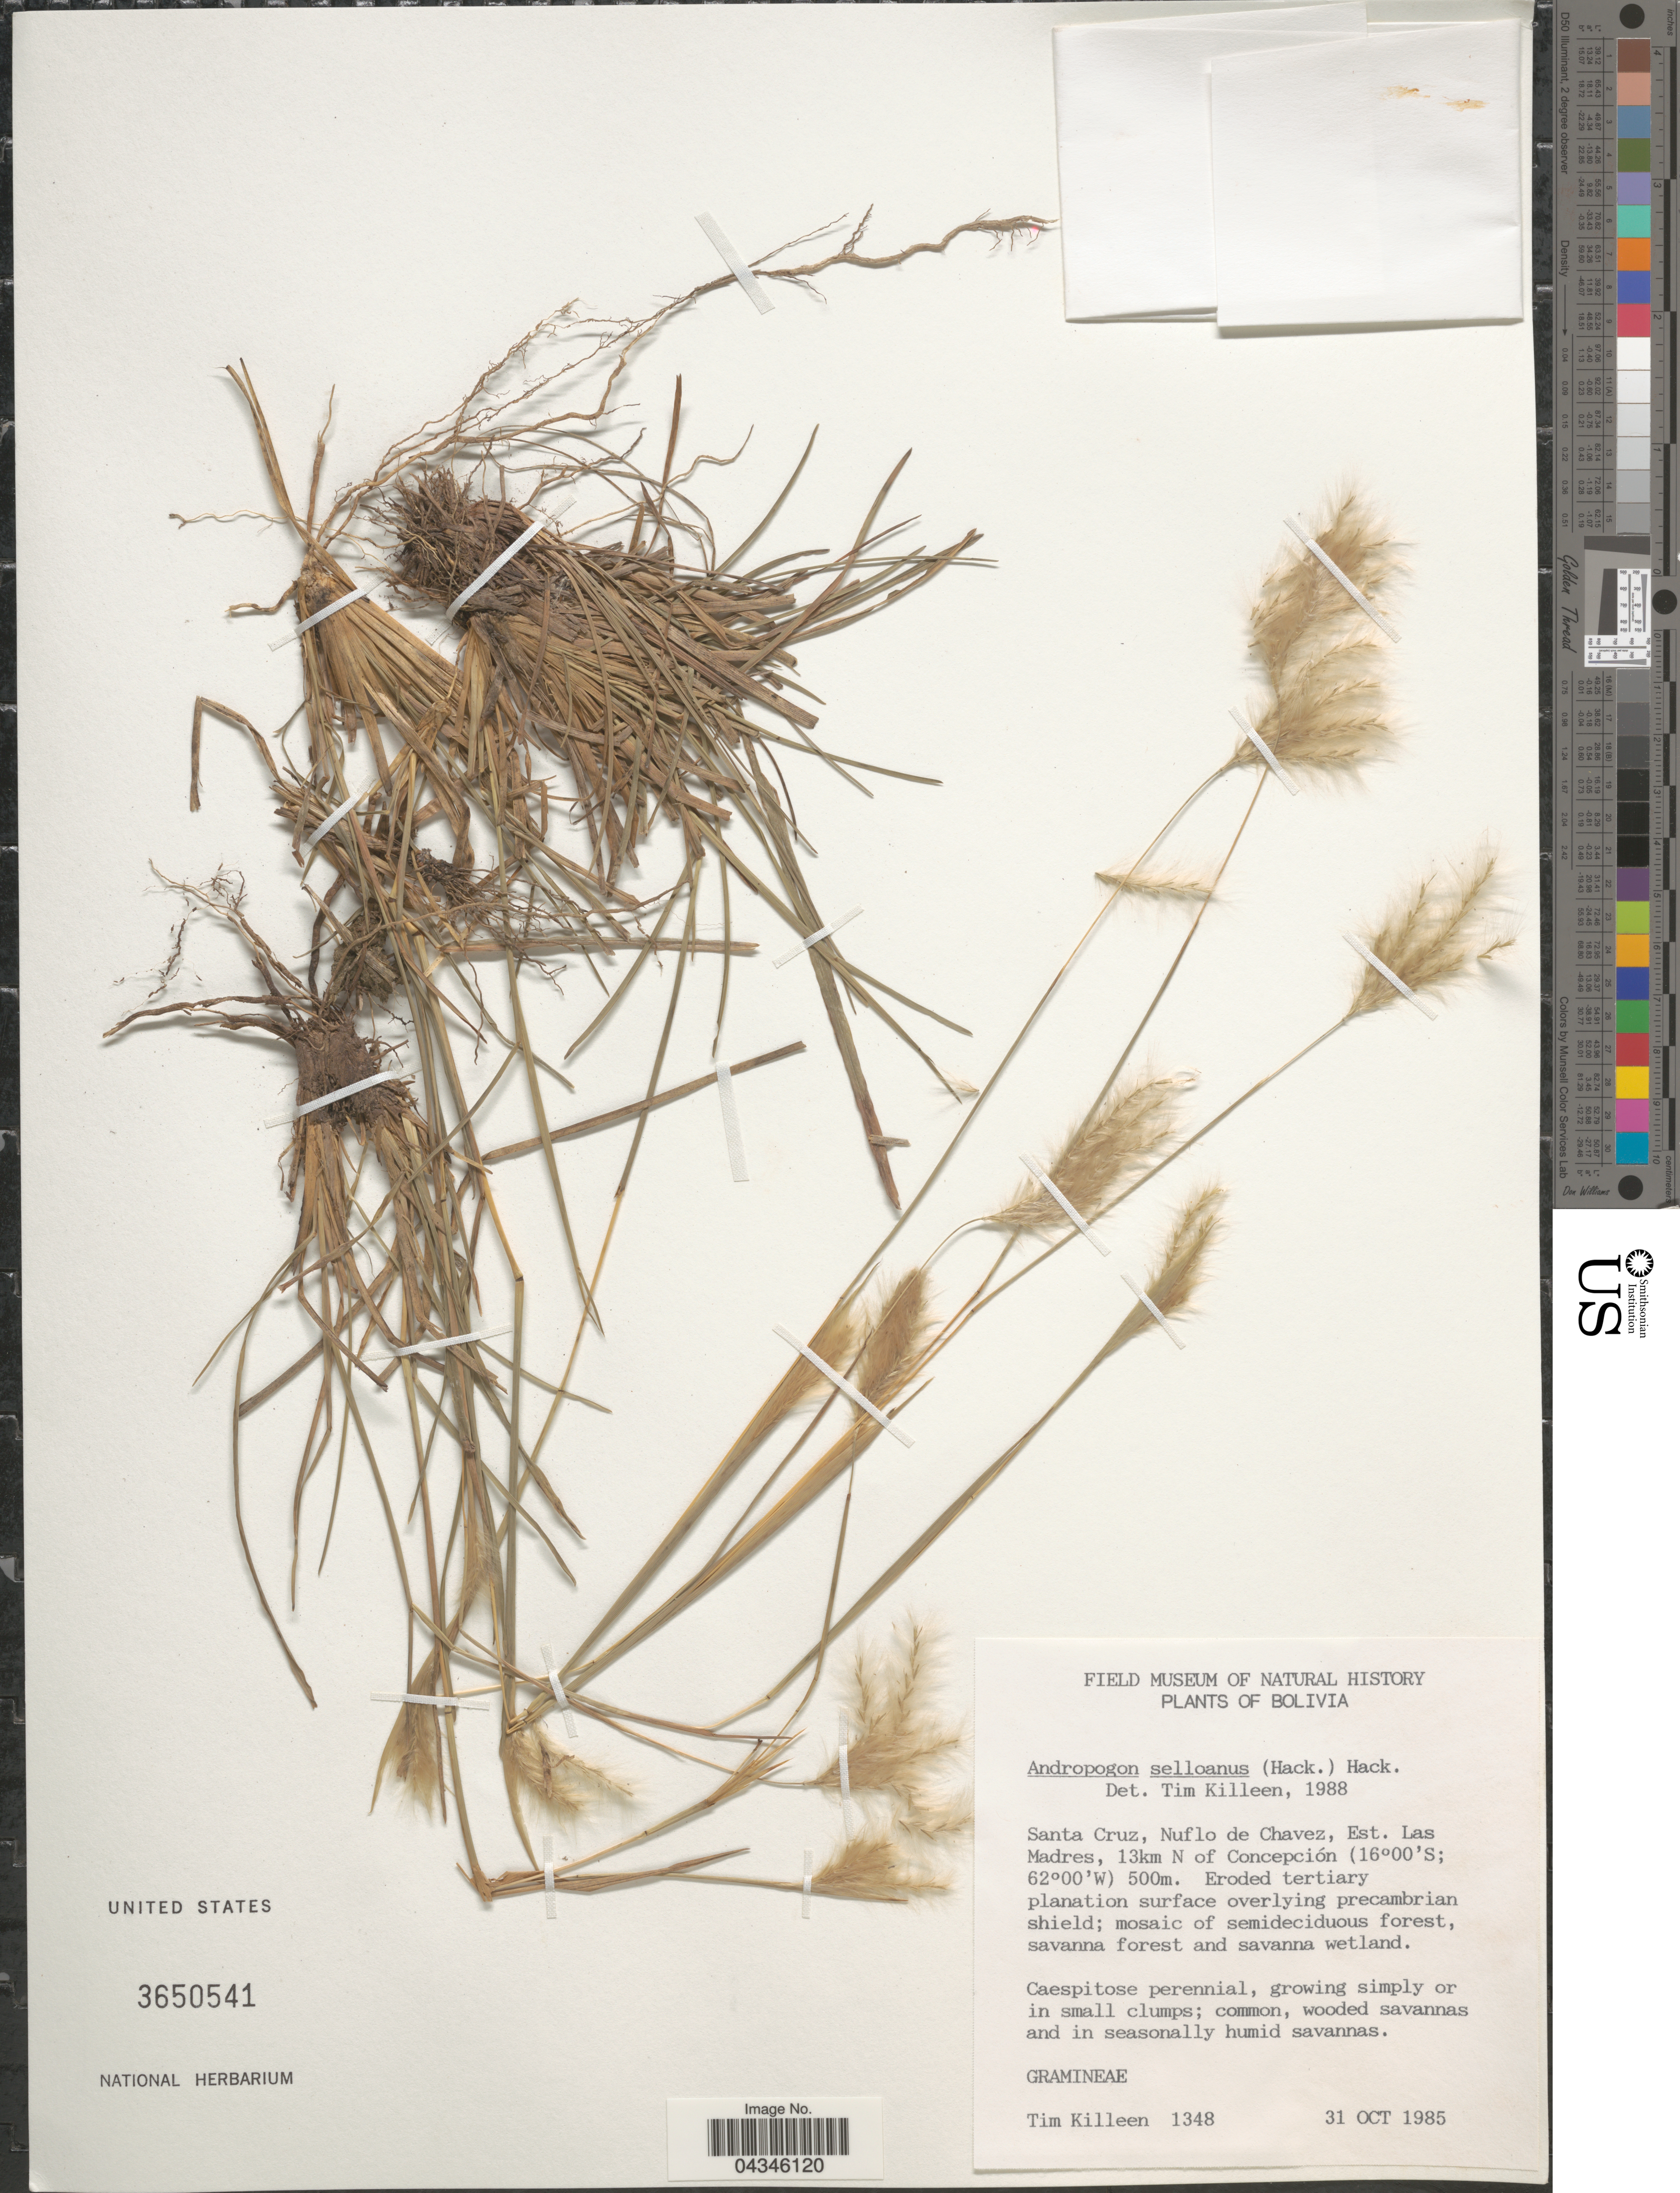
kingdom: Plantae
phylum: Tracheophyta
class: Liliopsida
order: Poales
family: Poaceae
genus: Andropogon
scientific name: Andropogon leucostachyus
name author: Kunth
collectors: T. J. Killeen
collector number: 1348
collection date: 1985-10-31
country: Bolivia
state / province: Santa Cruz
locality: Nuflo de Chavez, Est. Las Madres, 13km N of Concepción.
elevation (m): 500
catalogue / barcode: US 3650541